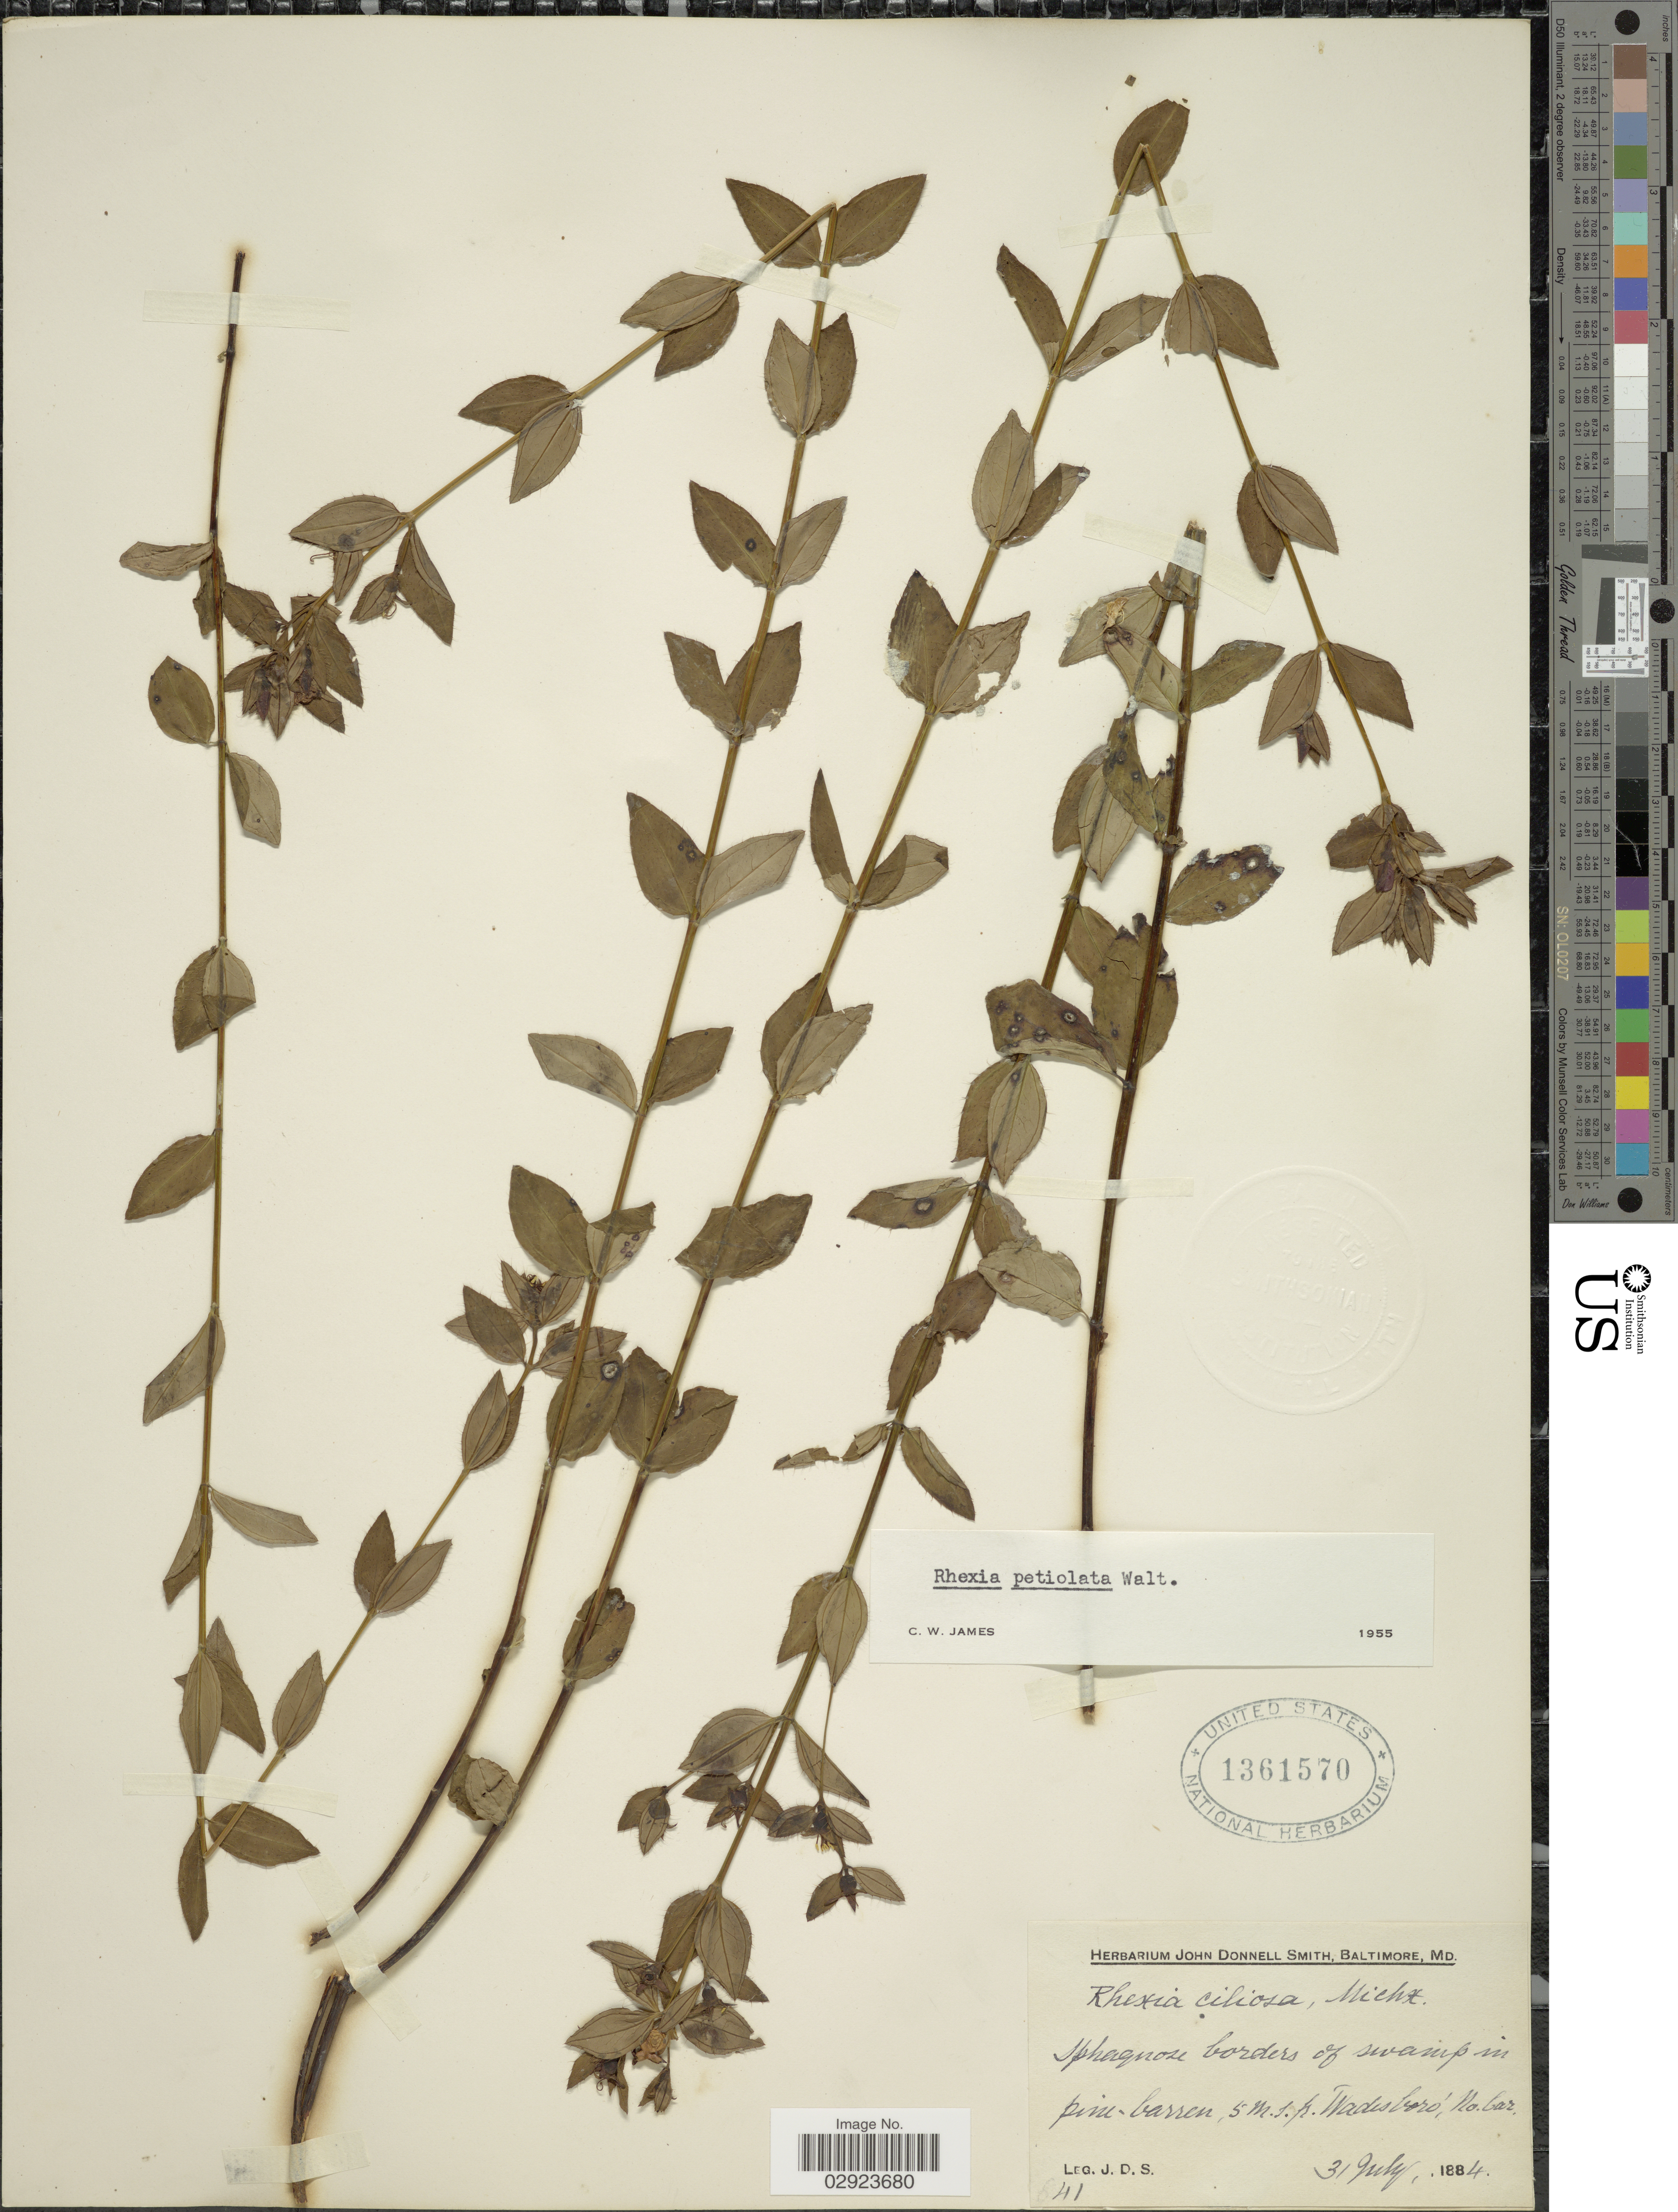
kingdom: Plantae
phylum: Tracheophyta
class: Magnoliopsida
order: Myrtales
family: Melastomataceae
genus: Rhexia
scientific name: Rhexia petiolata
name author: Walter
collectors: J. Donnell Smith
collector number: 41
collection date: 1884-07-31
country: United States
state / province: North Carolina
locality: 5 m. s.p. Wadesboro.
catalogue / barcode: US 1361570